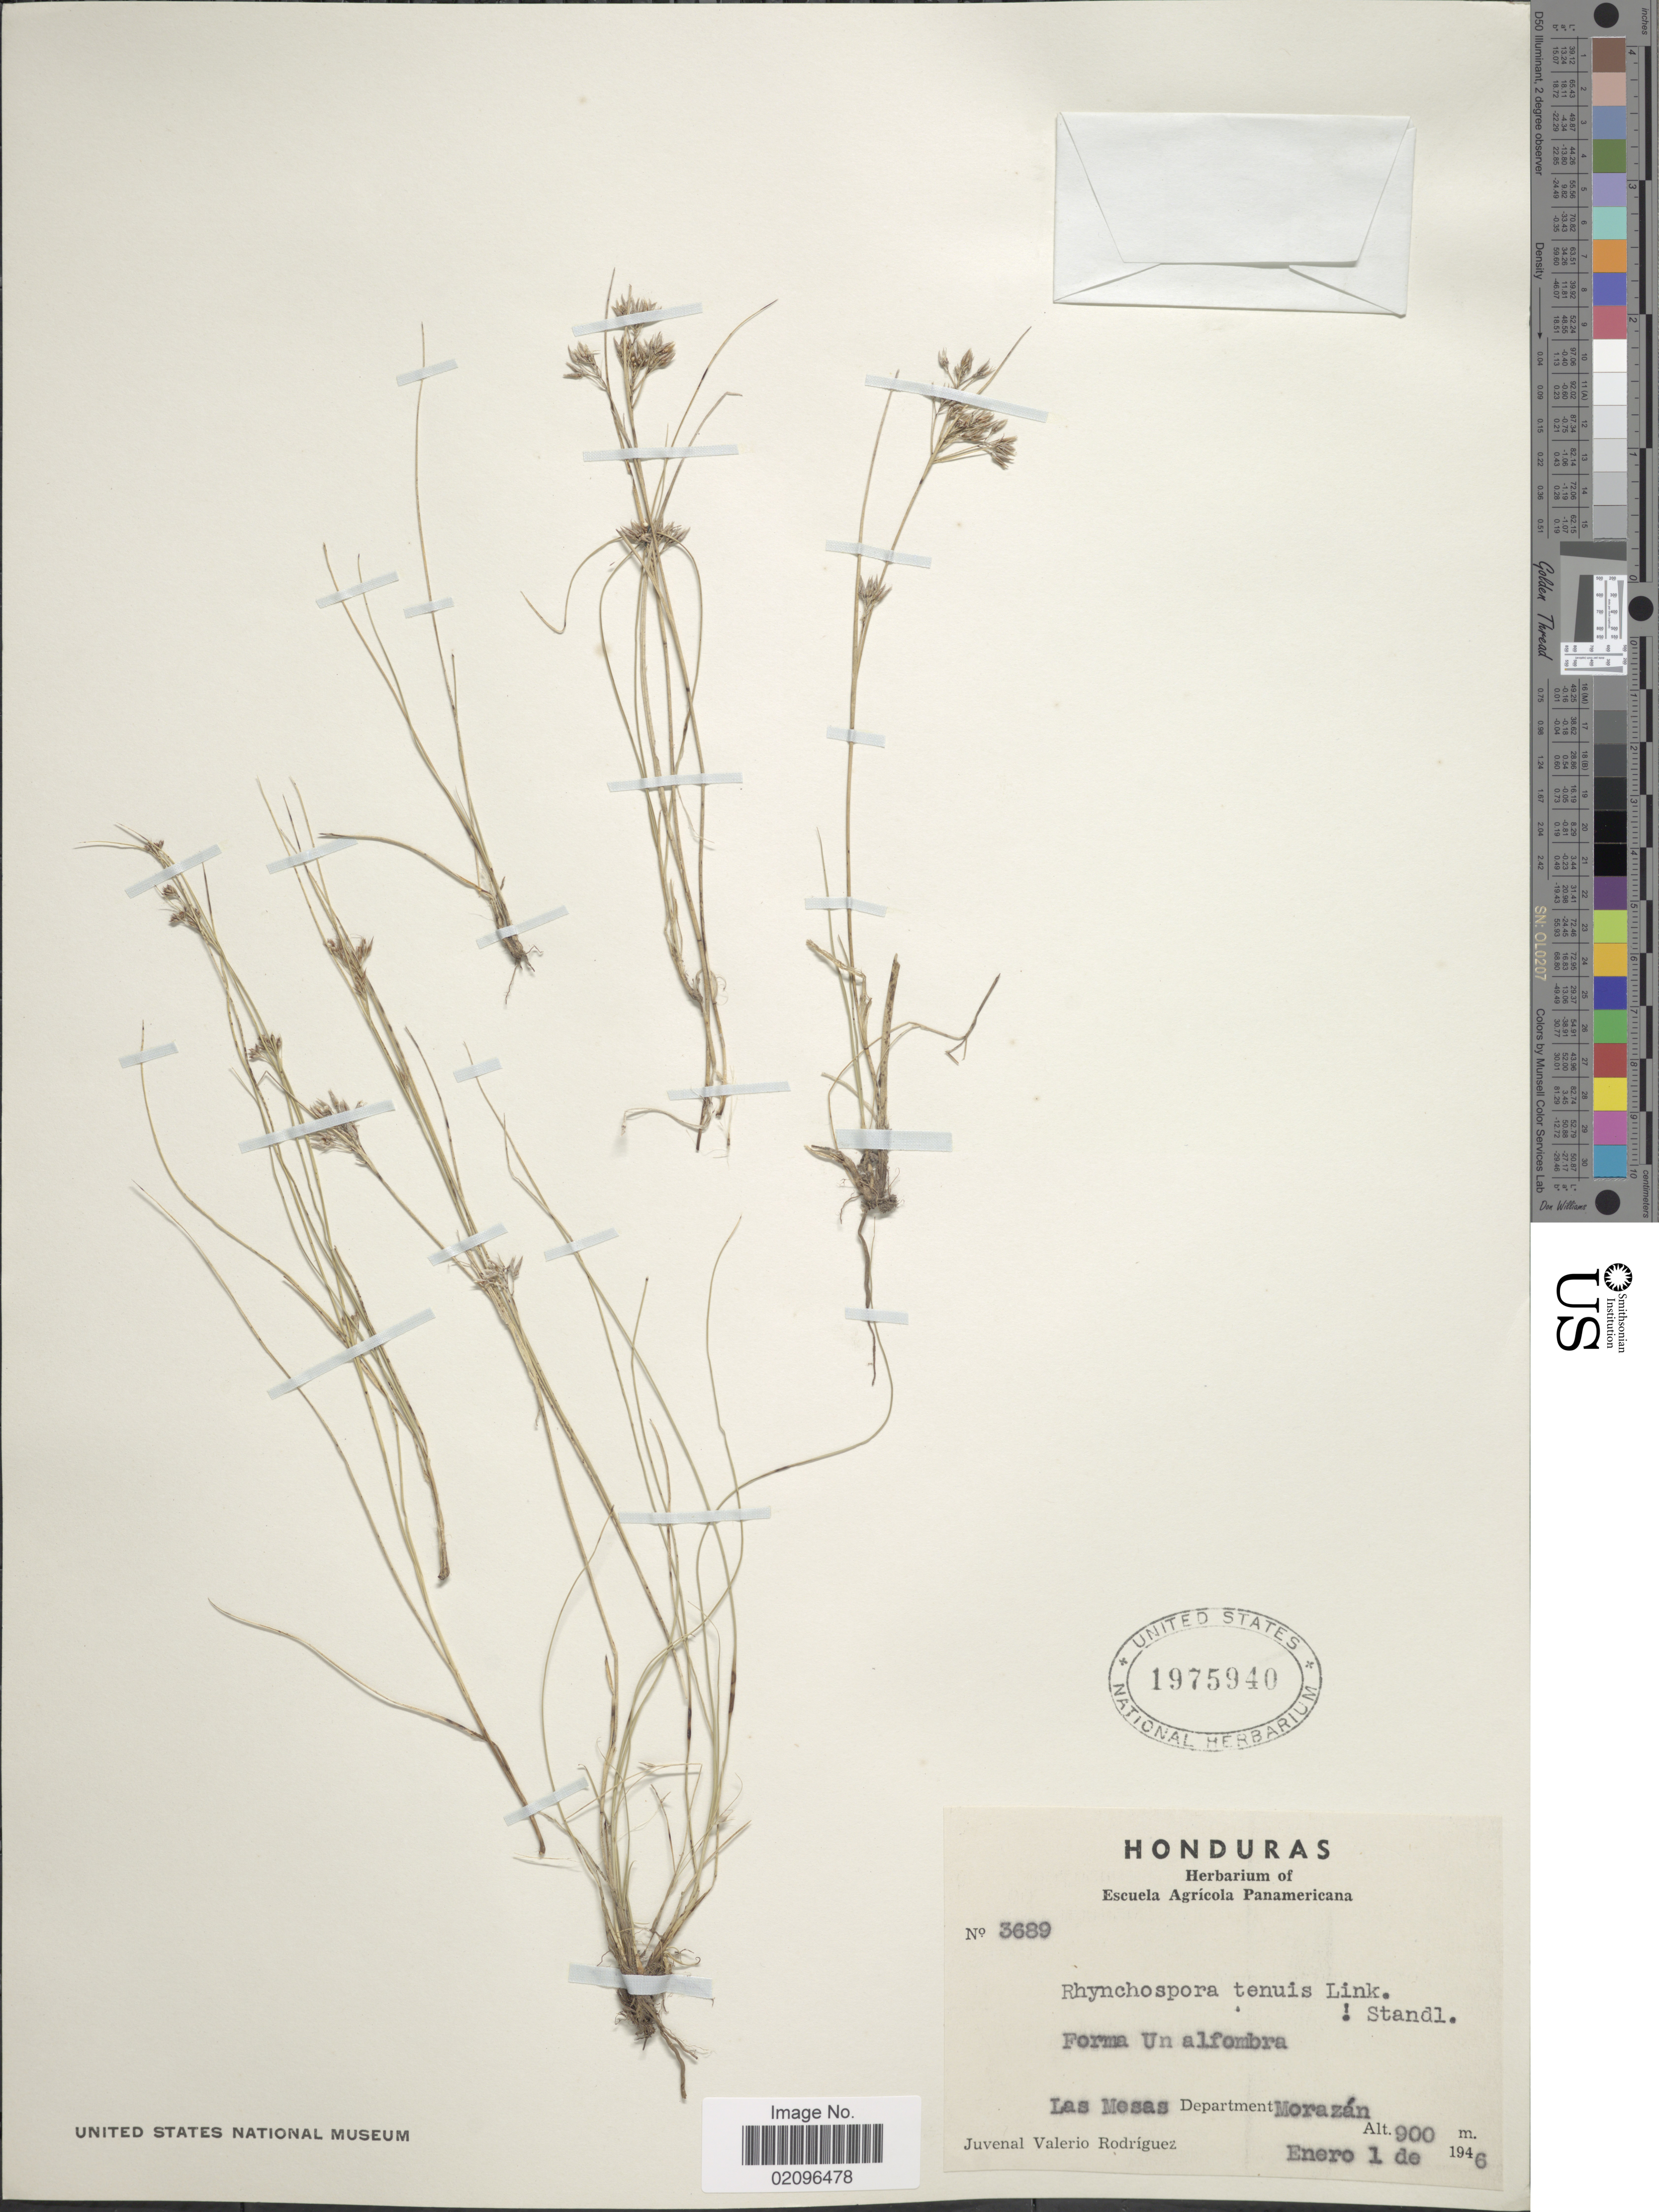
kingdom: Plantae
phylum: Tracheophyta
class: Liliopsida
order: Poales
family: Cyperaceae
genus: Rhynchospora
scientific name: Rhynchospora tenuis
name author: Link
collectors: J. Valerio R.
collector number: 3689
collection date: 1946-01-01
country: Honduras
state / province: Fco. Morazán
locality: Las Mesas Department Morazan.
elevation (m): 900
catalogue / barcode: US 1975940